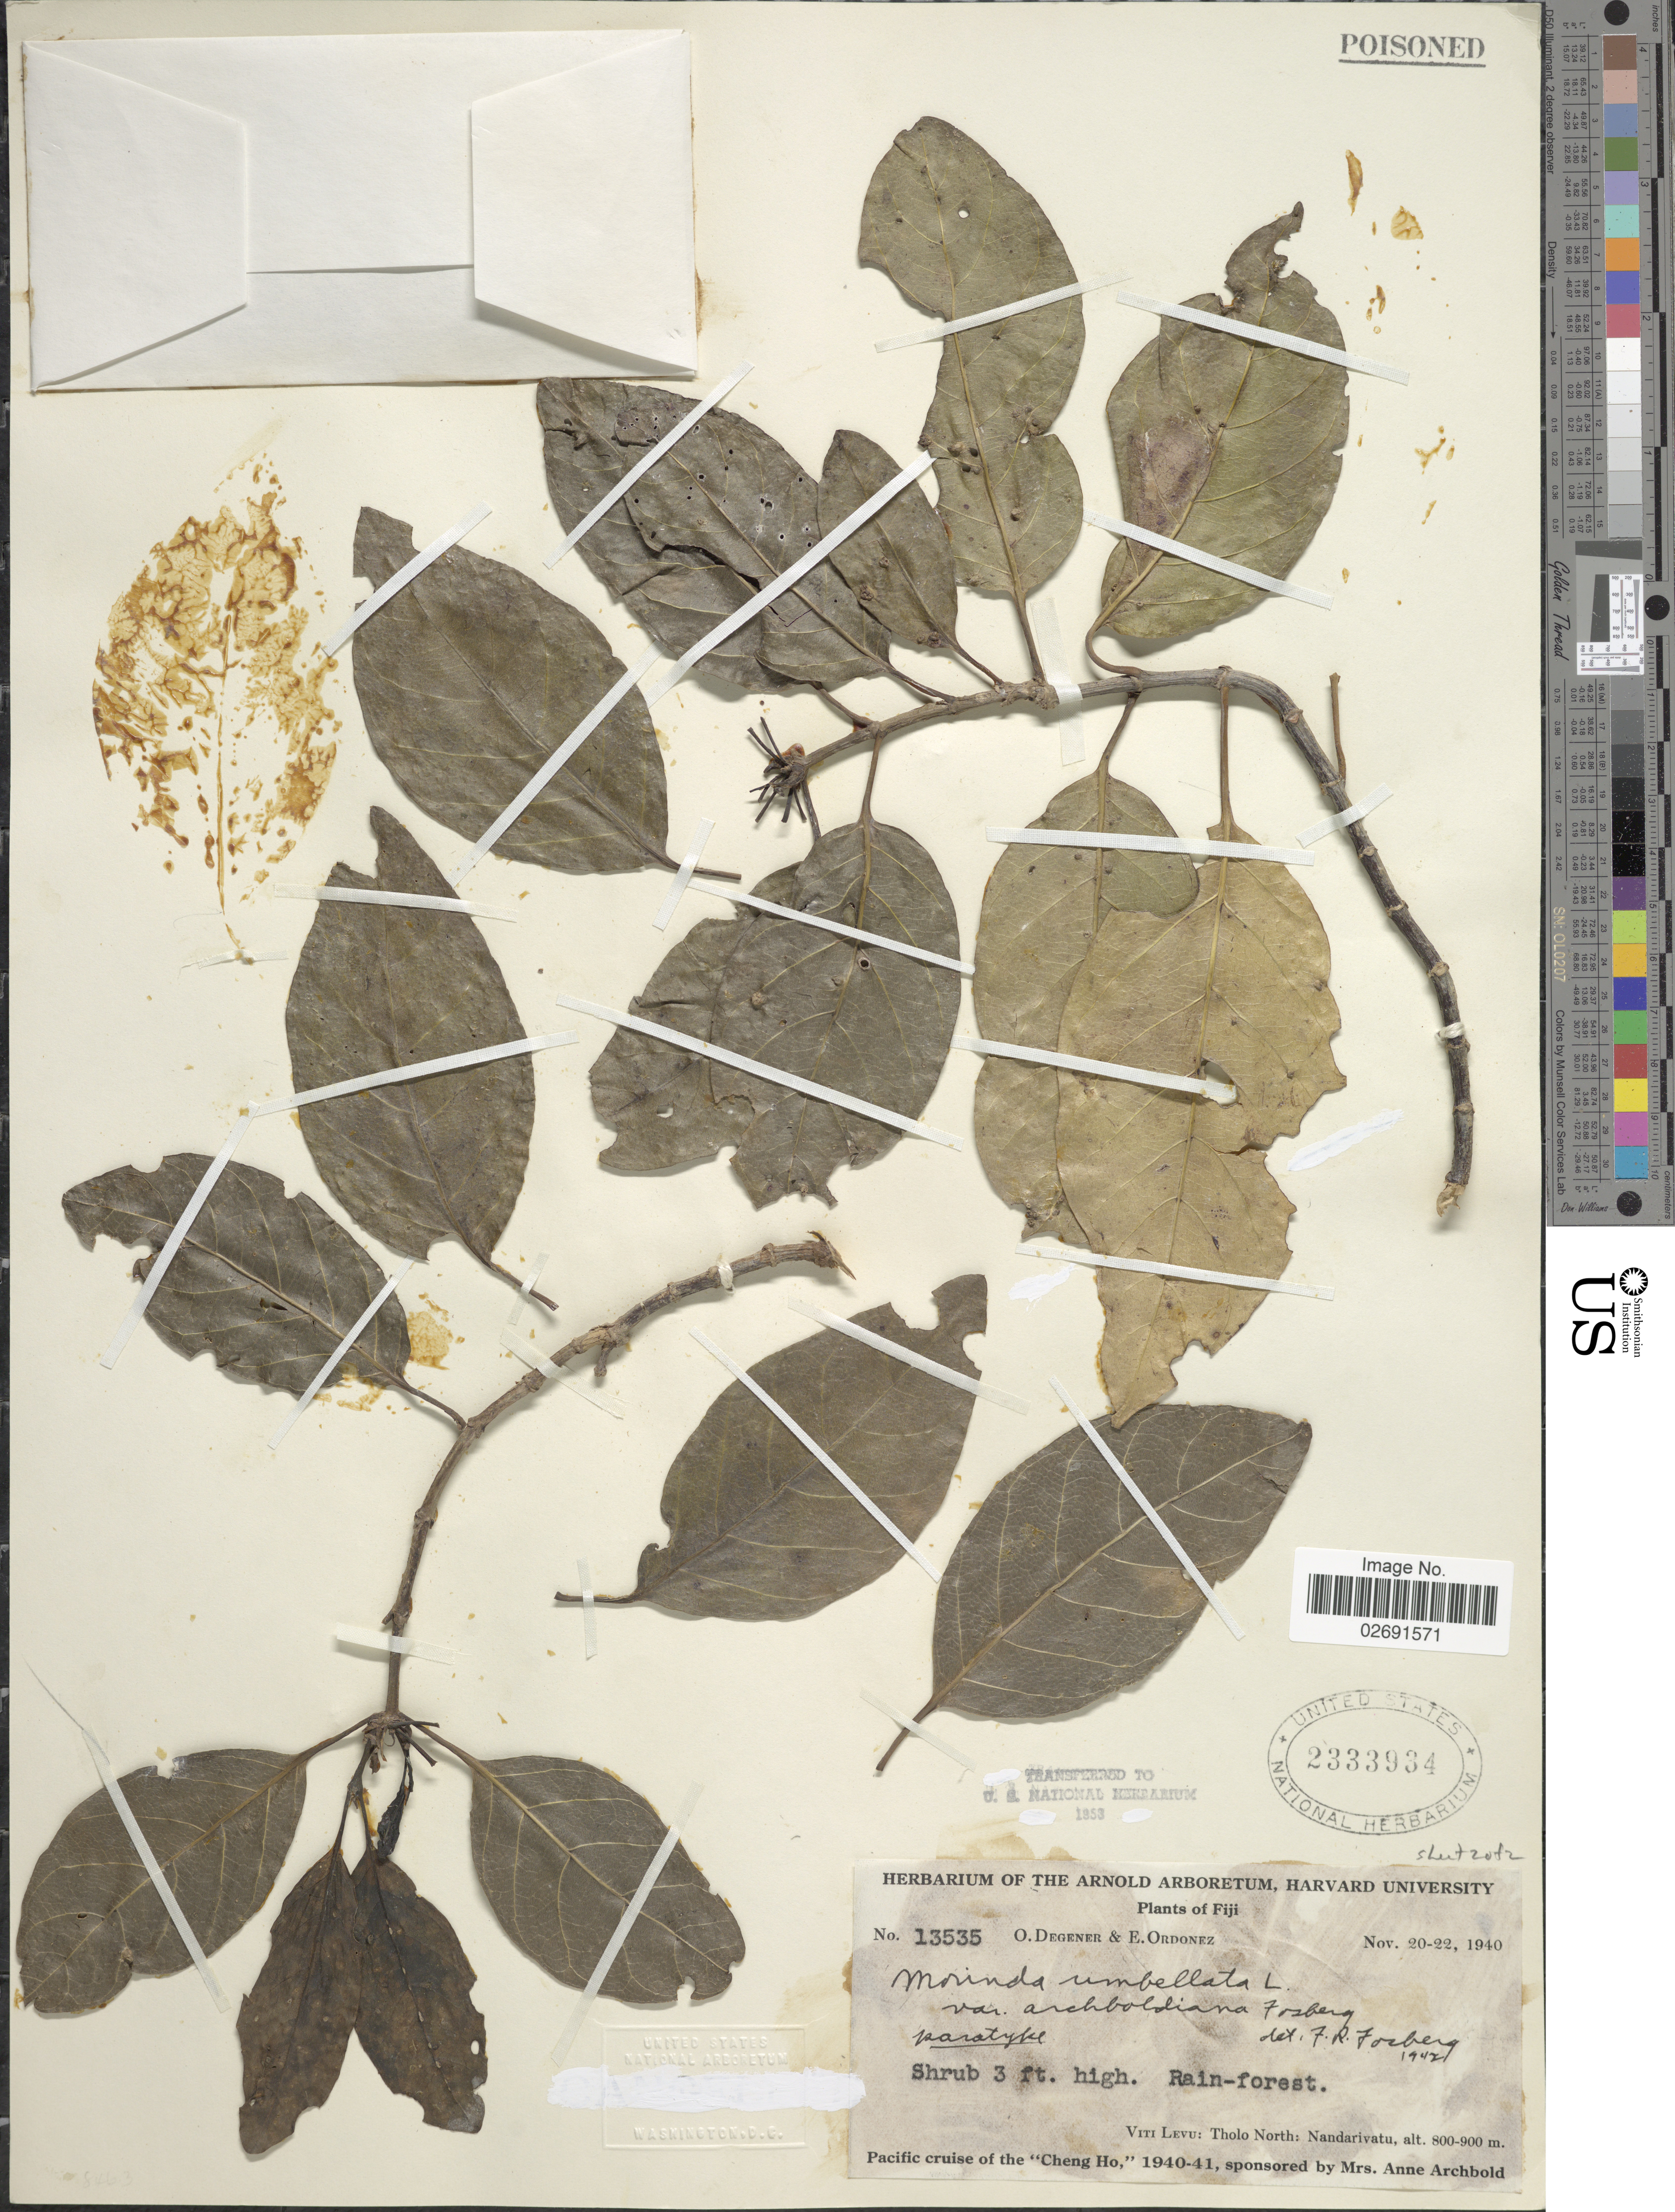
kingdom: Plantae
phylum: Tracheophyta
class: Magnoliopsida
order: Gentianales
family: Rubiaceae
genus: Gynochthodes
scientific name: Gynochthodes bucidifolia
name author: (A. Gray) Razafim. & B. Bremer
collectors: O. Degener & E. Ordonez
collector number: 13535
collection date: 1940-11-20/1940-11-22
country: Fiji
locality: Viti Levu: Tholo North: Nandarivatu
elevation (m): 800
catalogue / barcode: US 2333934